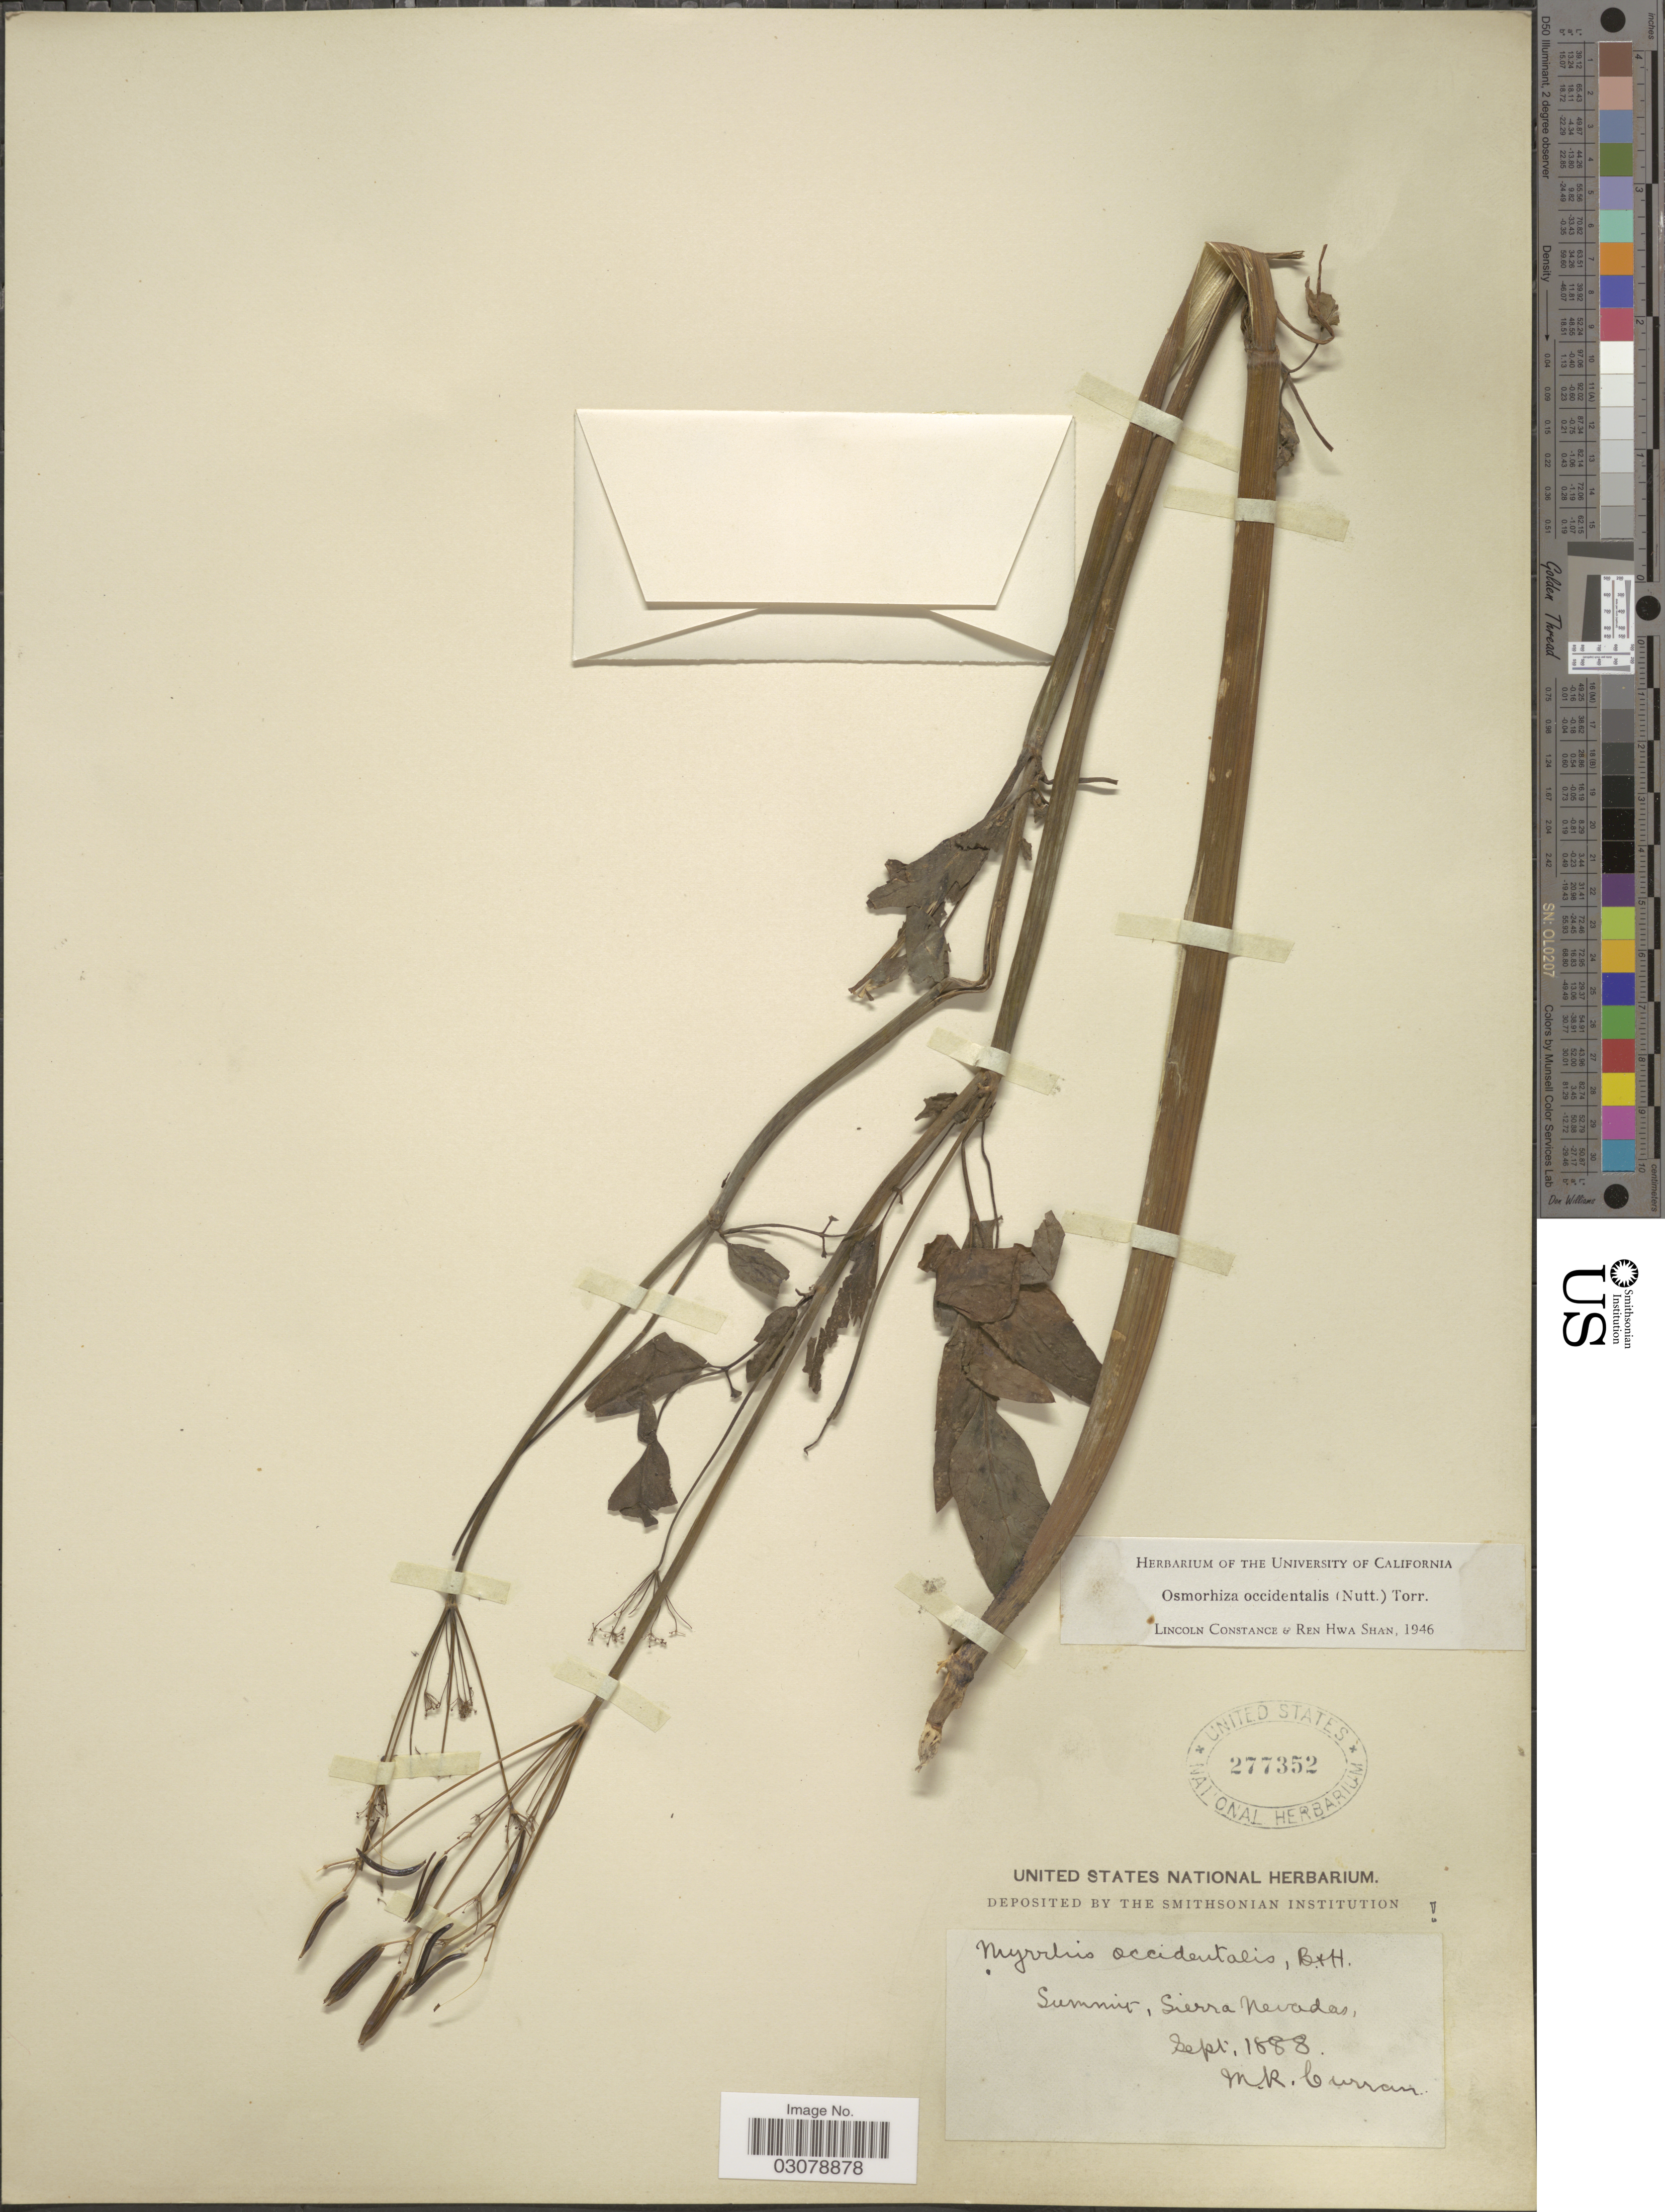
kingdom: Plantae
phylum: Tracheophyta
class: Magnoliopsida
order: Apiales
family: Apiaceae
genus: Osmorhiza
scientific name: Osmorhiza occidentalis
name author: (Nutt.) Torr.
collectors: M. R. Curran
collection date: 1888-09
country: United States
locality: Summit, Sierra Nevadas.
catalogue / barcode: US 277352